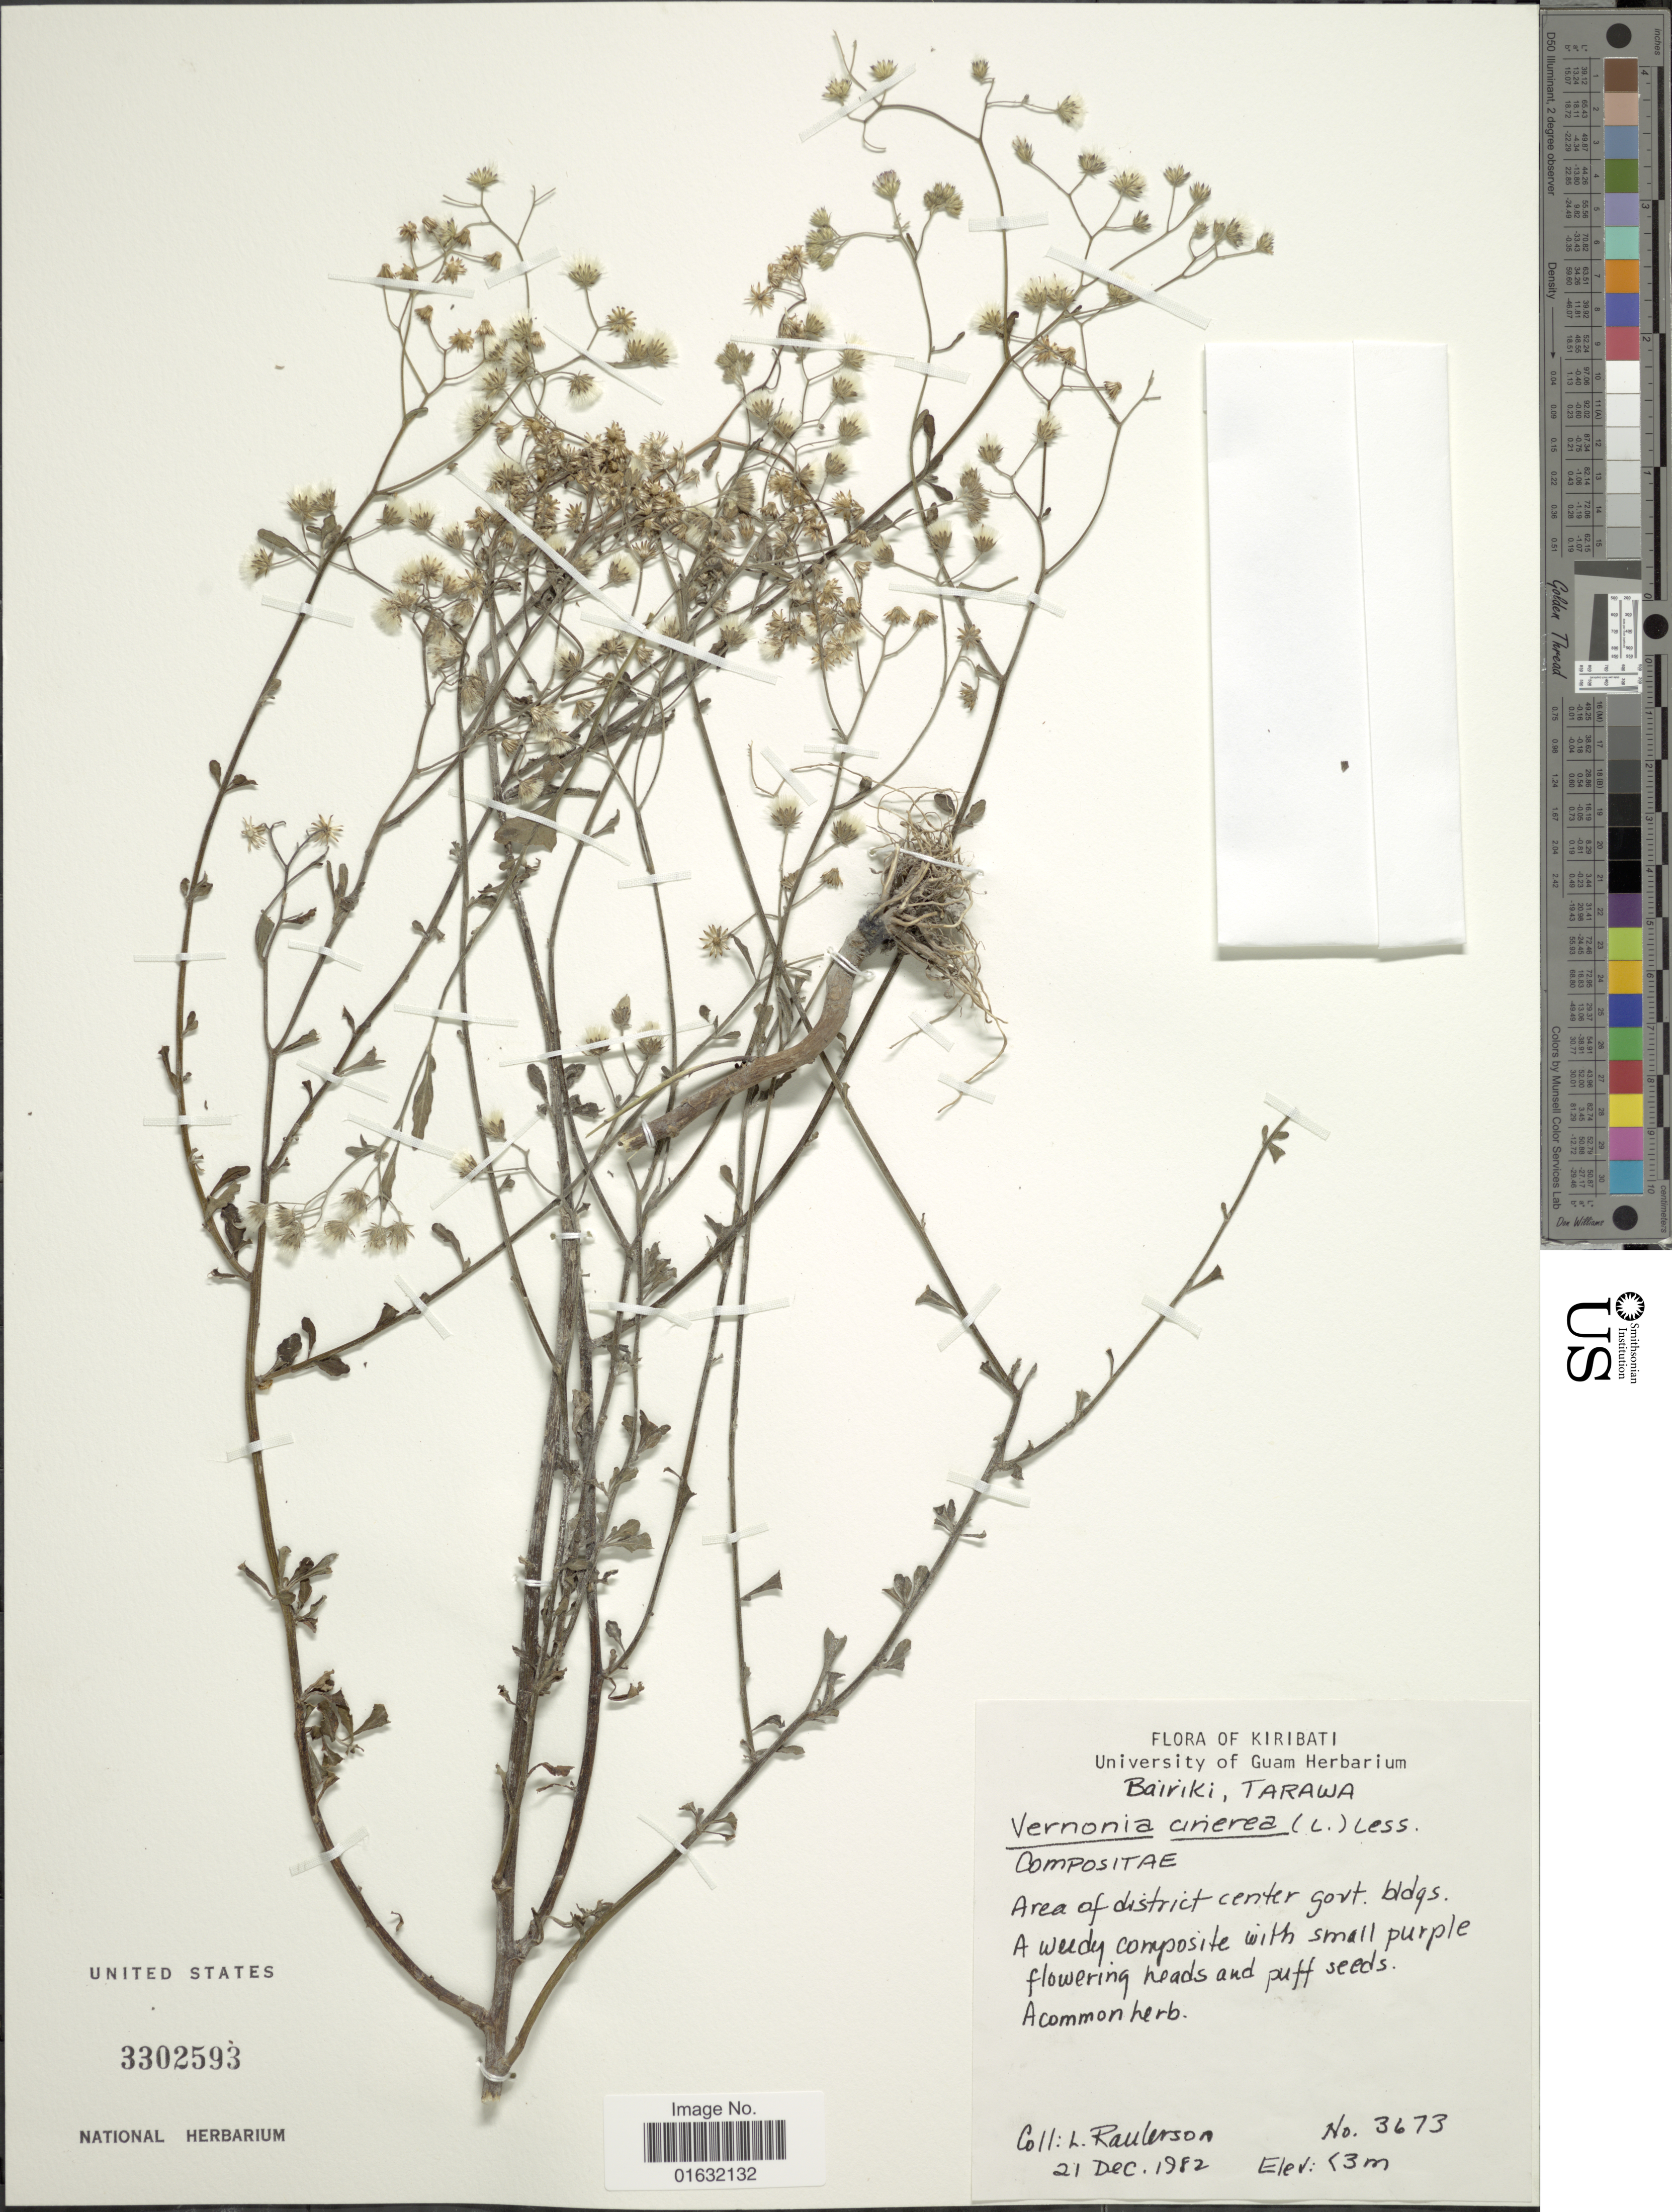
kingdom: Plantae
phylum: Tracheophyta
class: Magnoliopsida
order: Asterales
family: Asteraceae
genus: Cyanthillium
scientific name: Cyanthillium cinereum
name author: (L.) H. Rob.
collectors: L. Raulerson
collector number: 3673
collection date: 1982-12-21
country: Kiribati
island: Tarawa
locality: Kiribati, Bairiki, Tarawa, Aera of district center gort. bldgs. [interpreted]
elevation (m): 3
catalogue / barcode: US 3302593